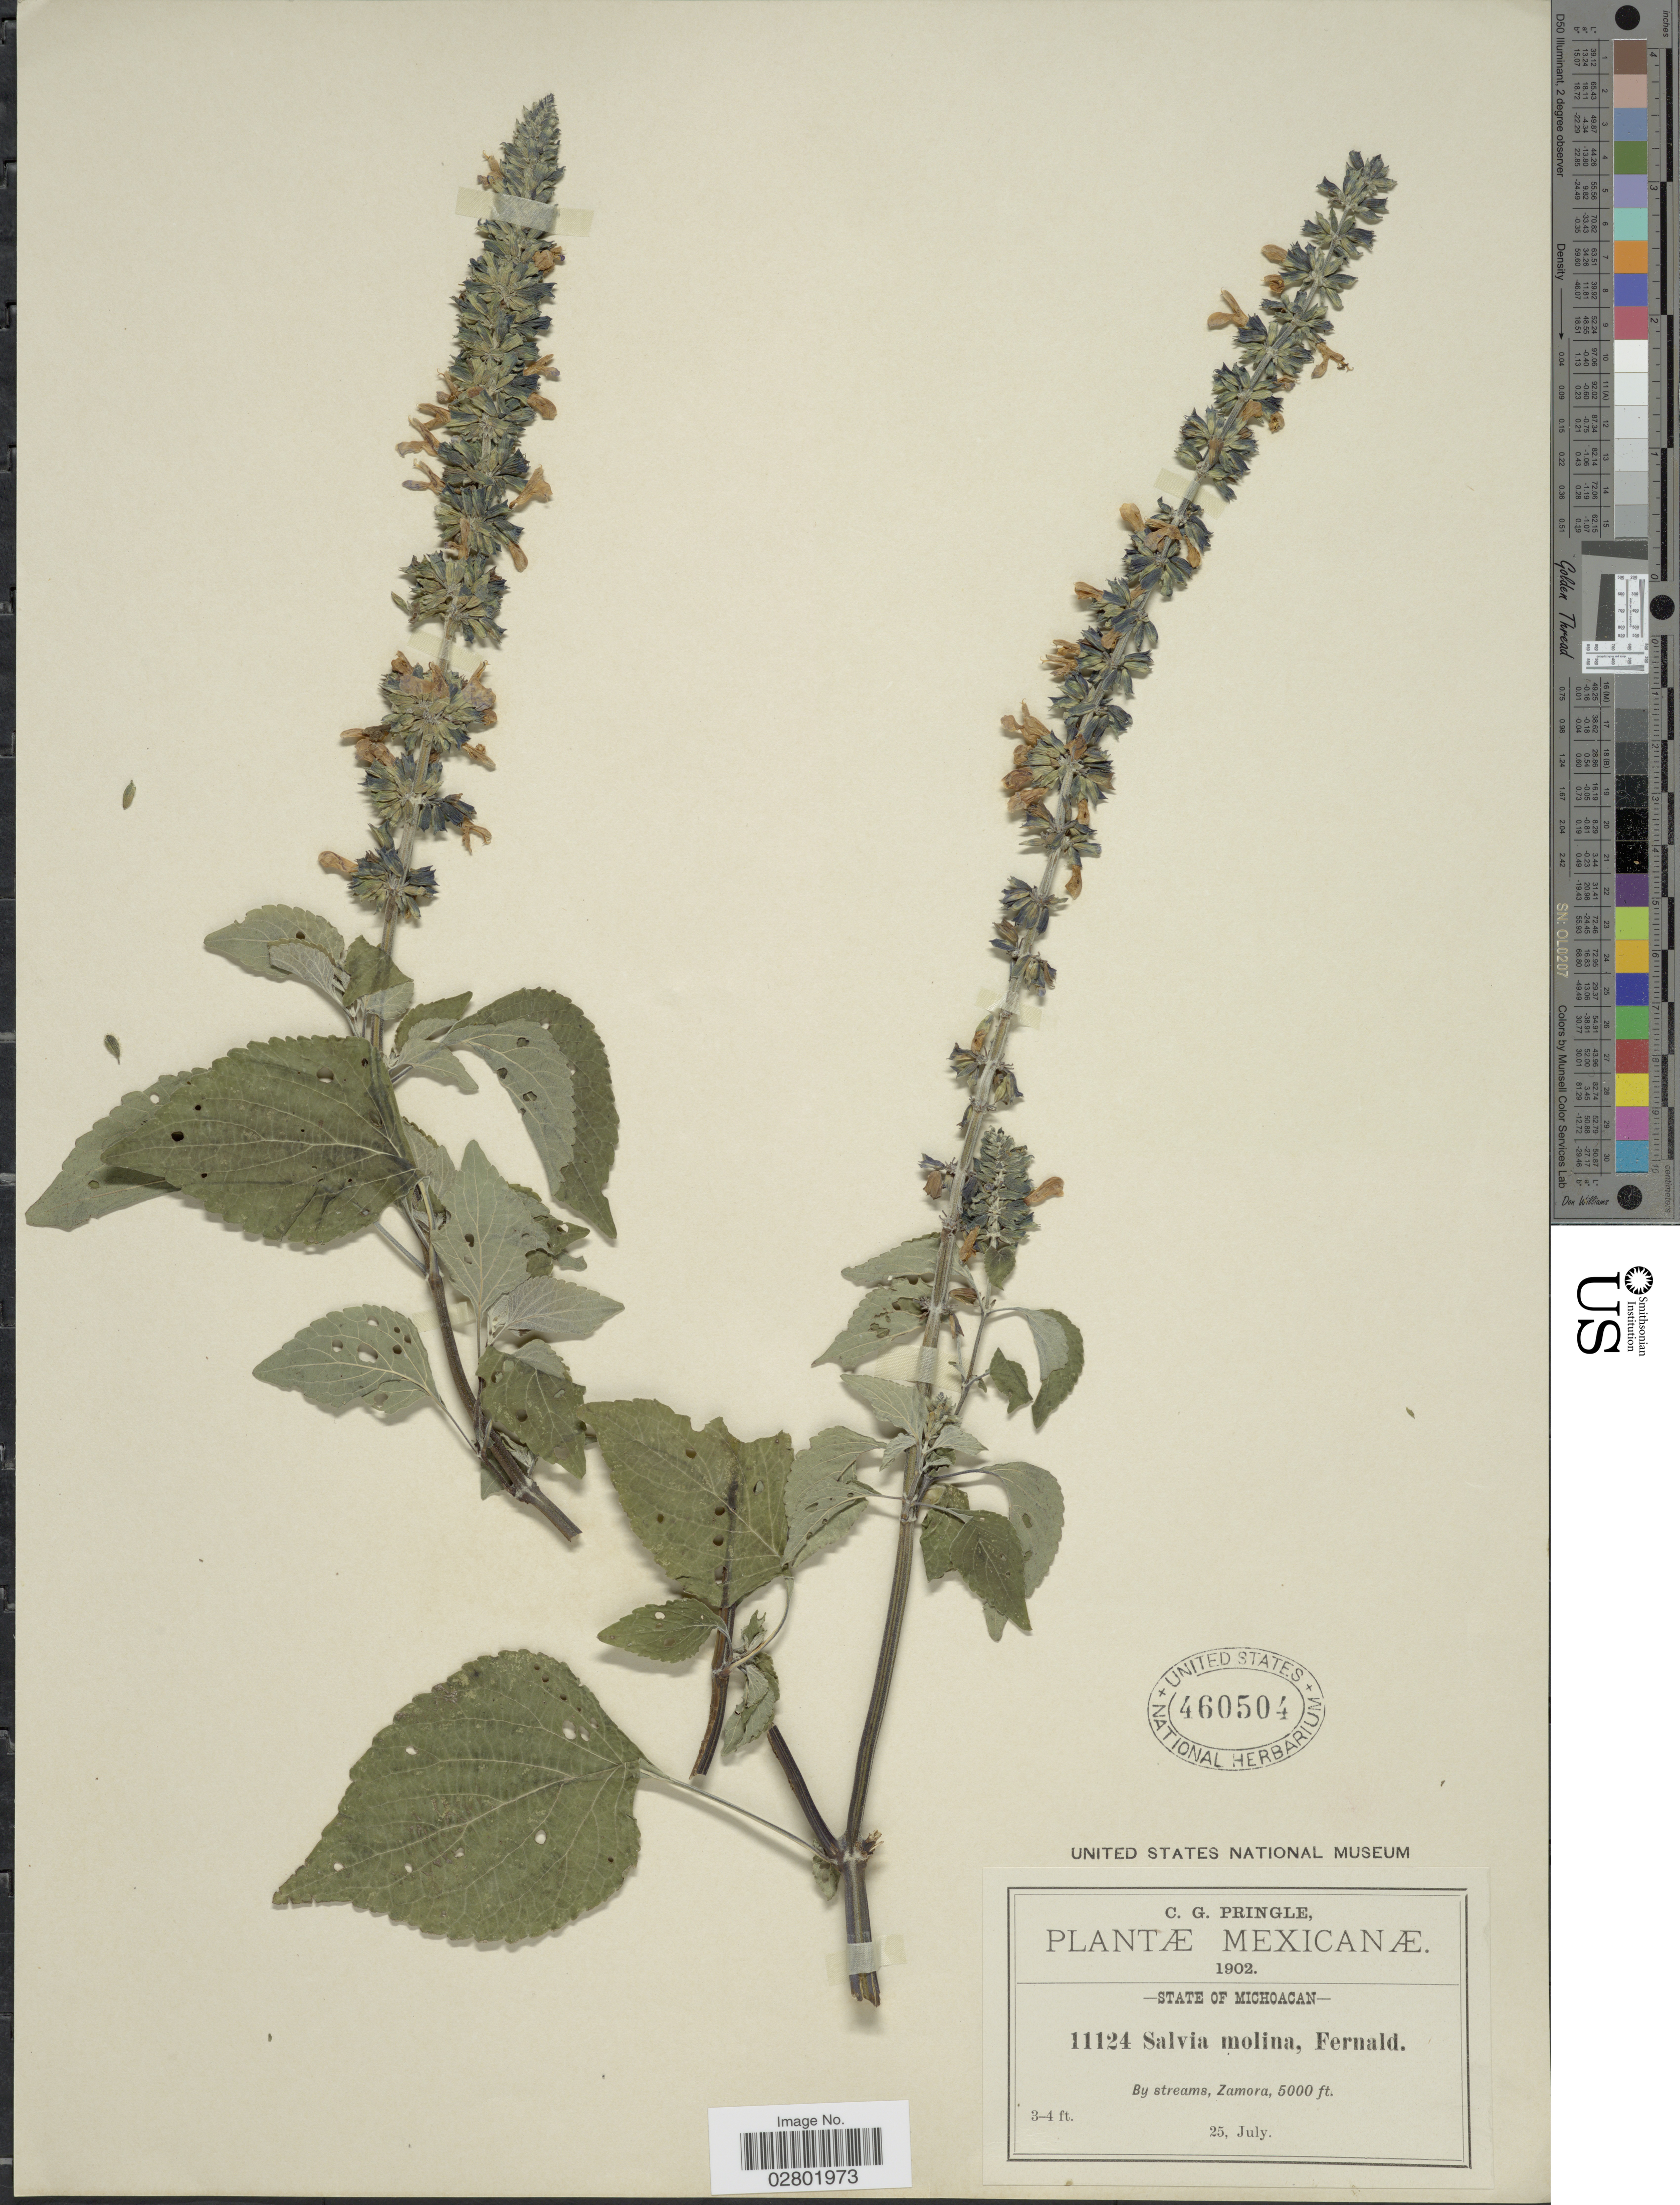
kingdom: Plantae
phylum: Tracheophyta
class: Magnoliopsida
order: Lamiales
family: Lamiaceae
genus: Salvia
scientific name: Salvia longispicata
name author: M. Martens & Galeotti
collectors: C. G. Pringle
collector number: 11124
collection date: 1902-07-25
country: Mexico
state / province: Michoacán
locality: By streams, Zamora.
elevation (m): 1524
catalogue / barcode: US 460504